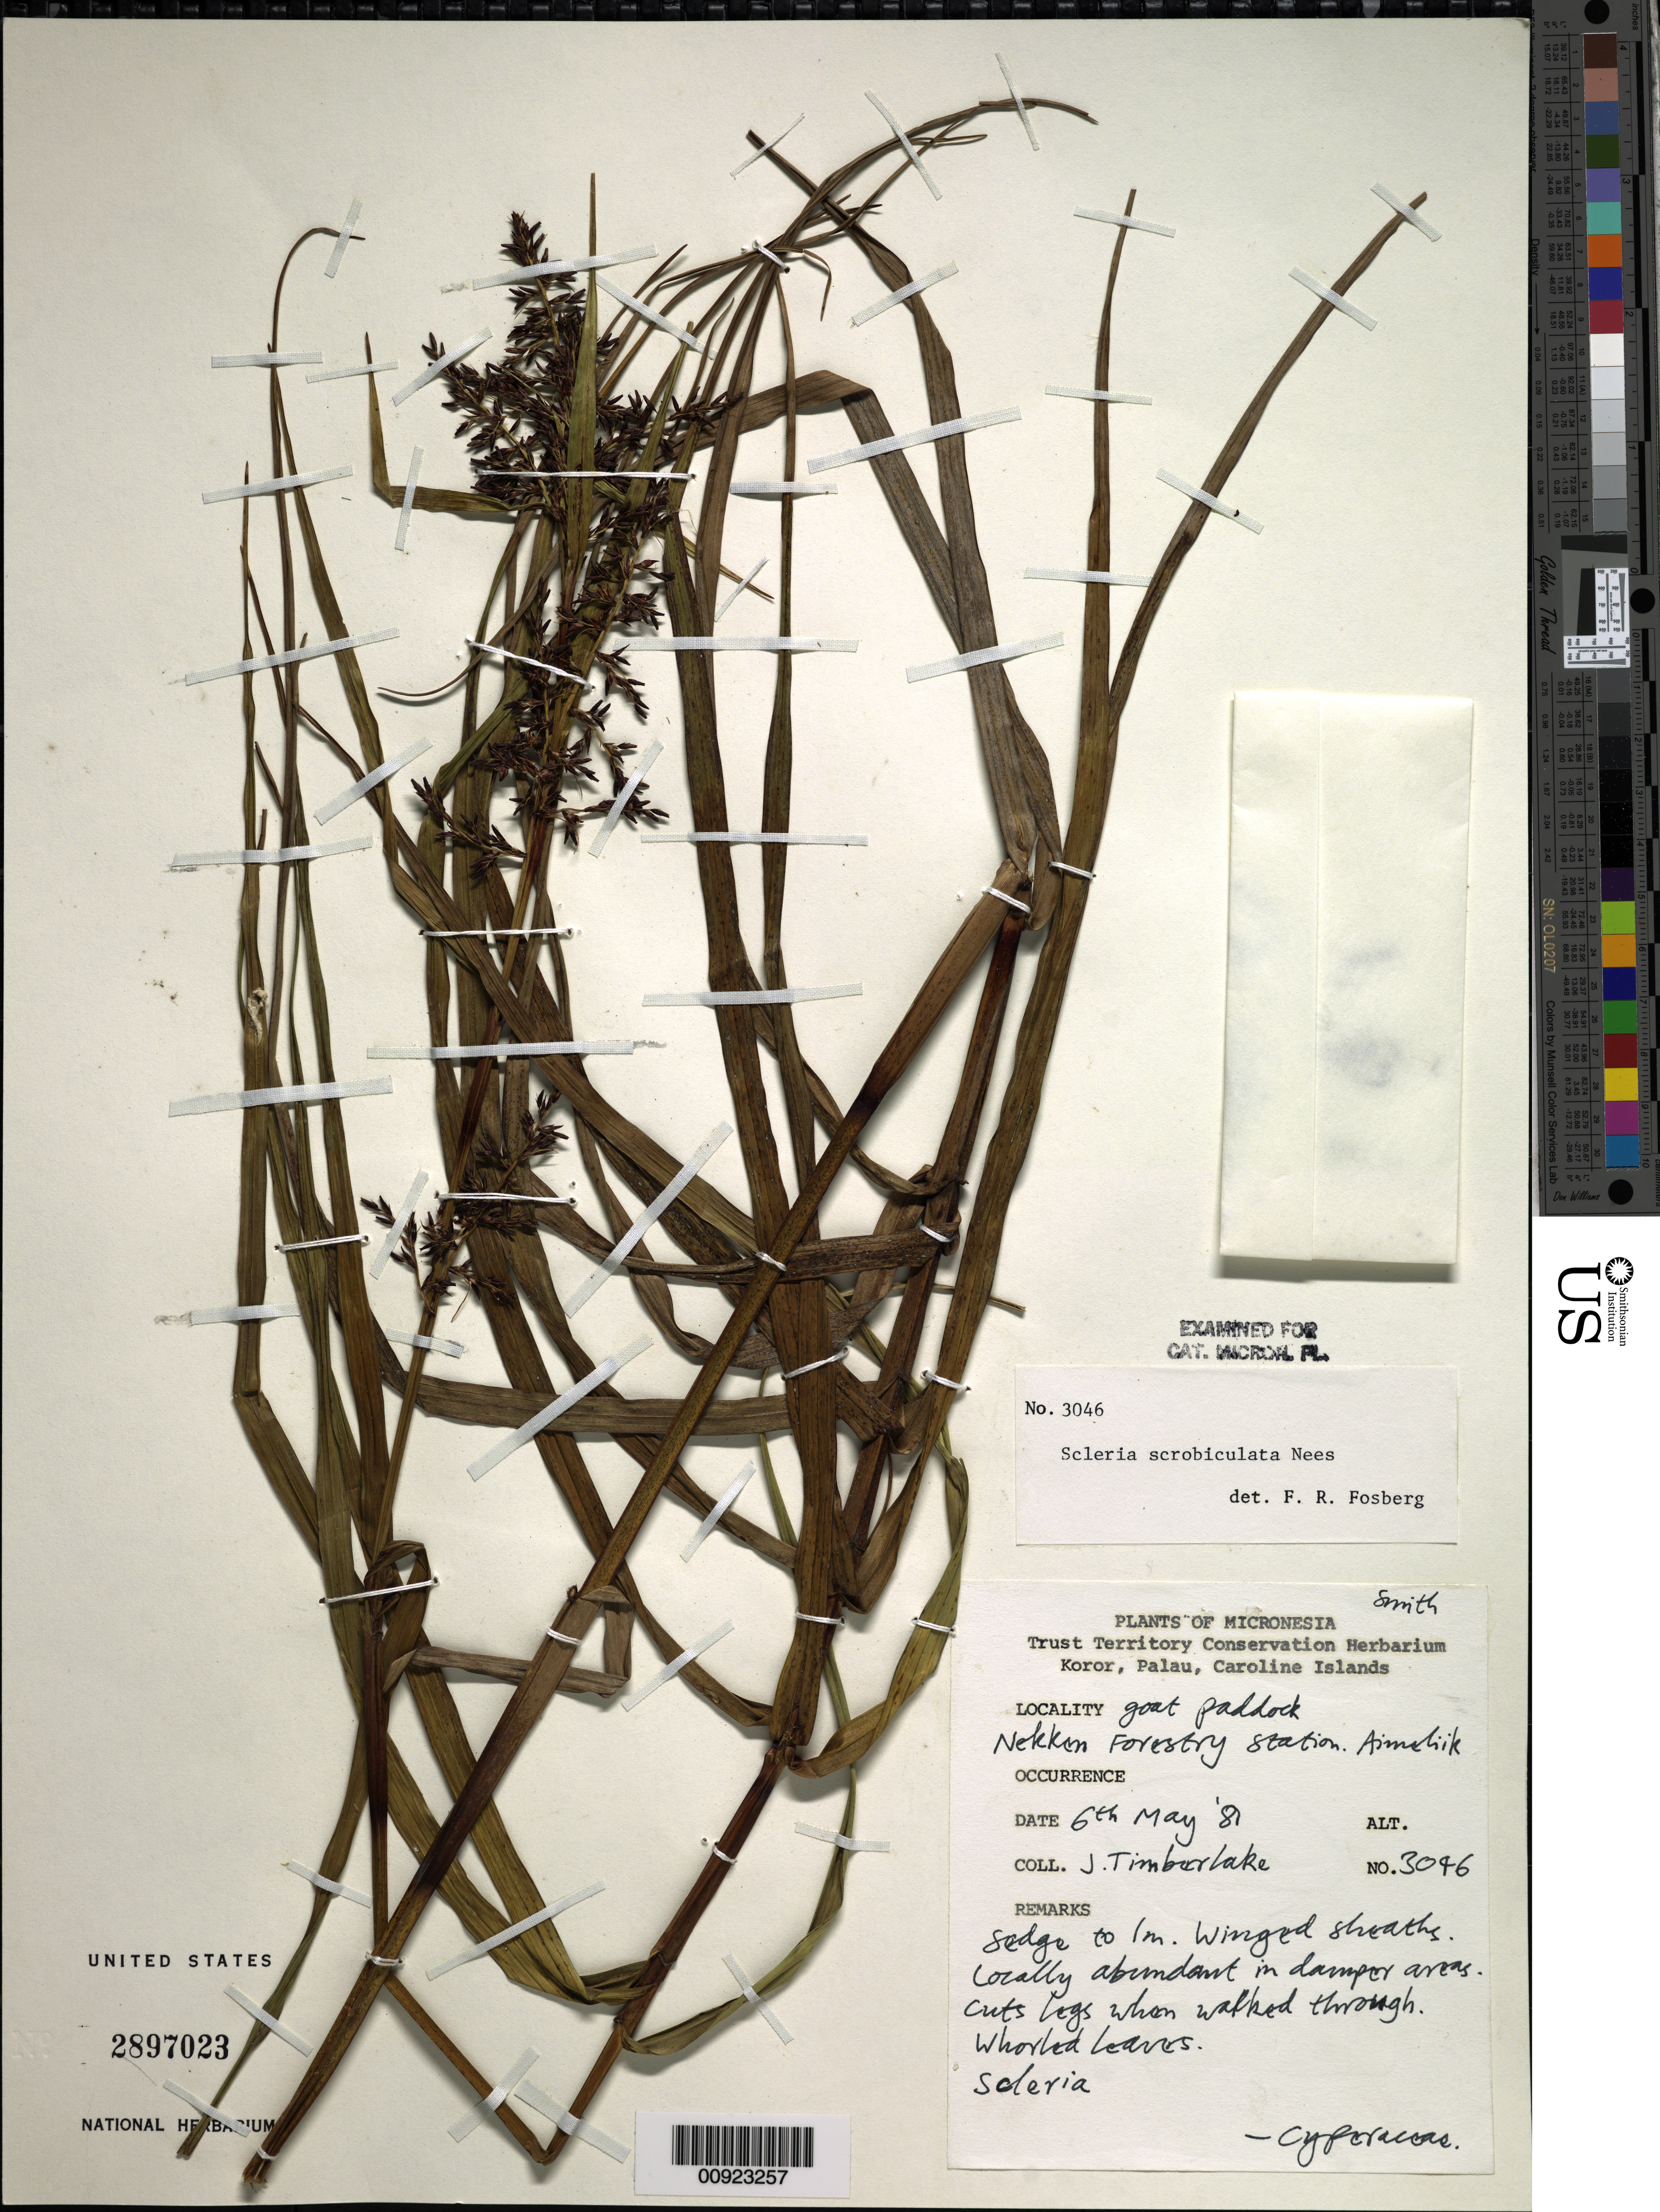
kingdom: Plantae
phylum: Tracheophyta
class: Liliopsida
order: Poales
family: Cyperaceae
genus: Scleria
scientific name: Scleria scrobiculata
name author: Nees & Meyen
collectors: J. Timberlake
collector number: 3046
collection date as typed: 06 May 1981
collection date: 1981-05-06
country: Palau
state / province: Koror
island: Oreor [Koror] I.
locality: Nekken Forestry Station. Aimeliik. Goat paddock.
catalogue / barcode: US 2897023